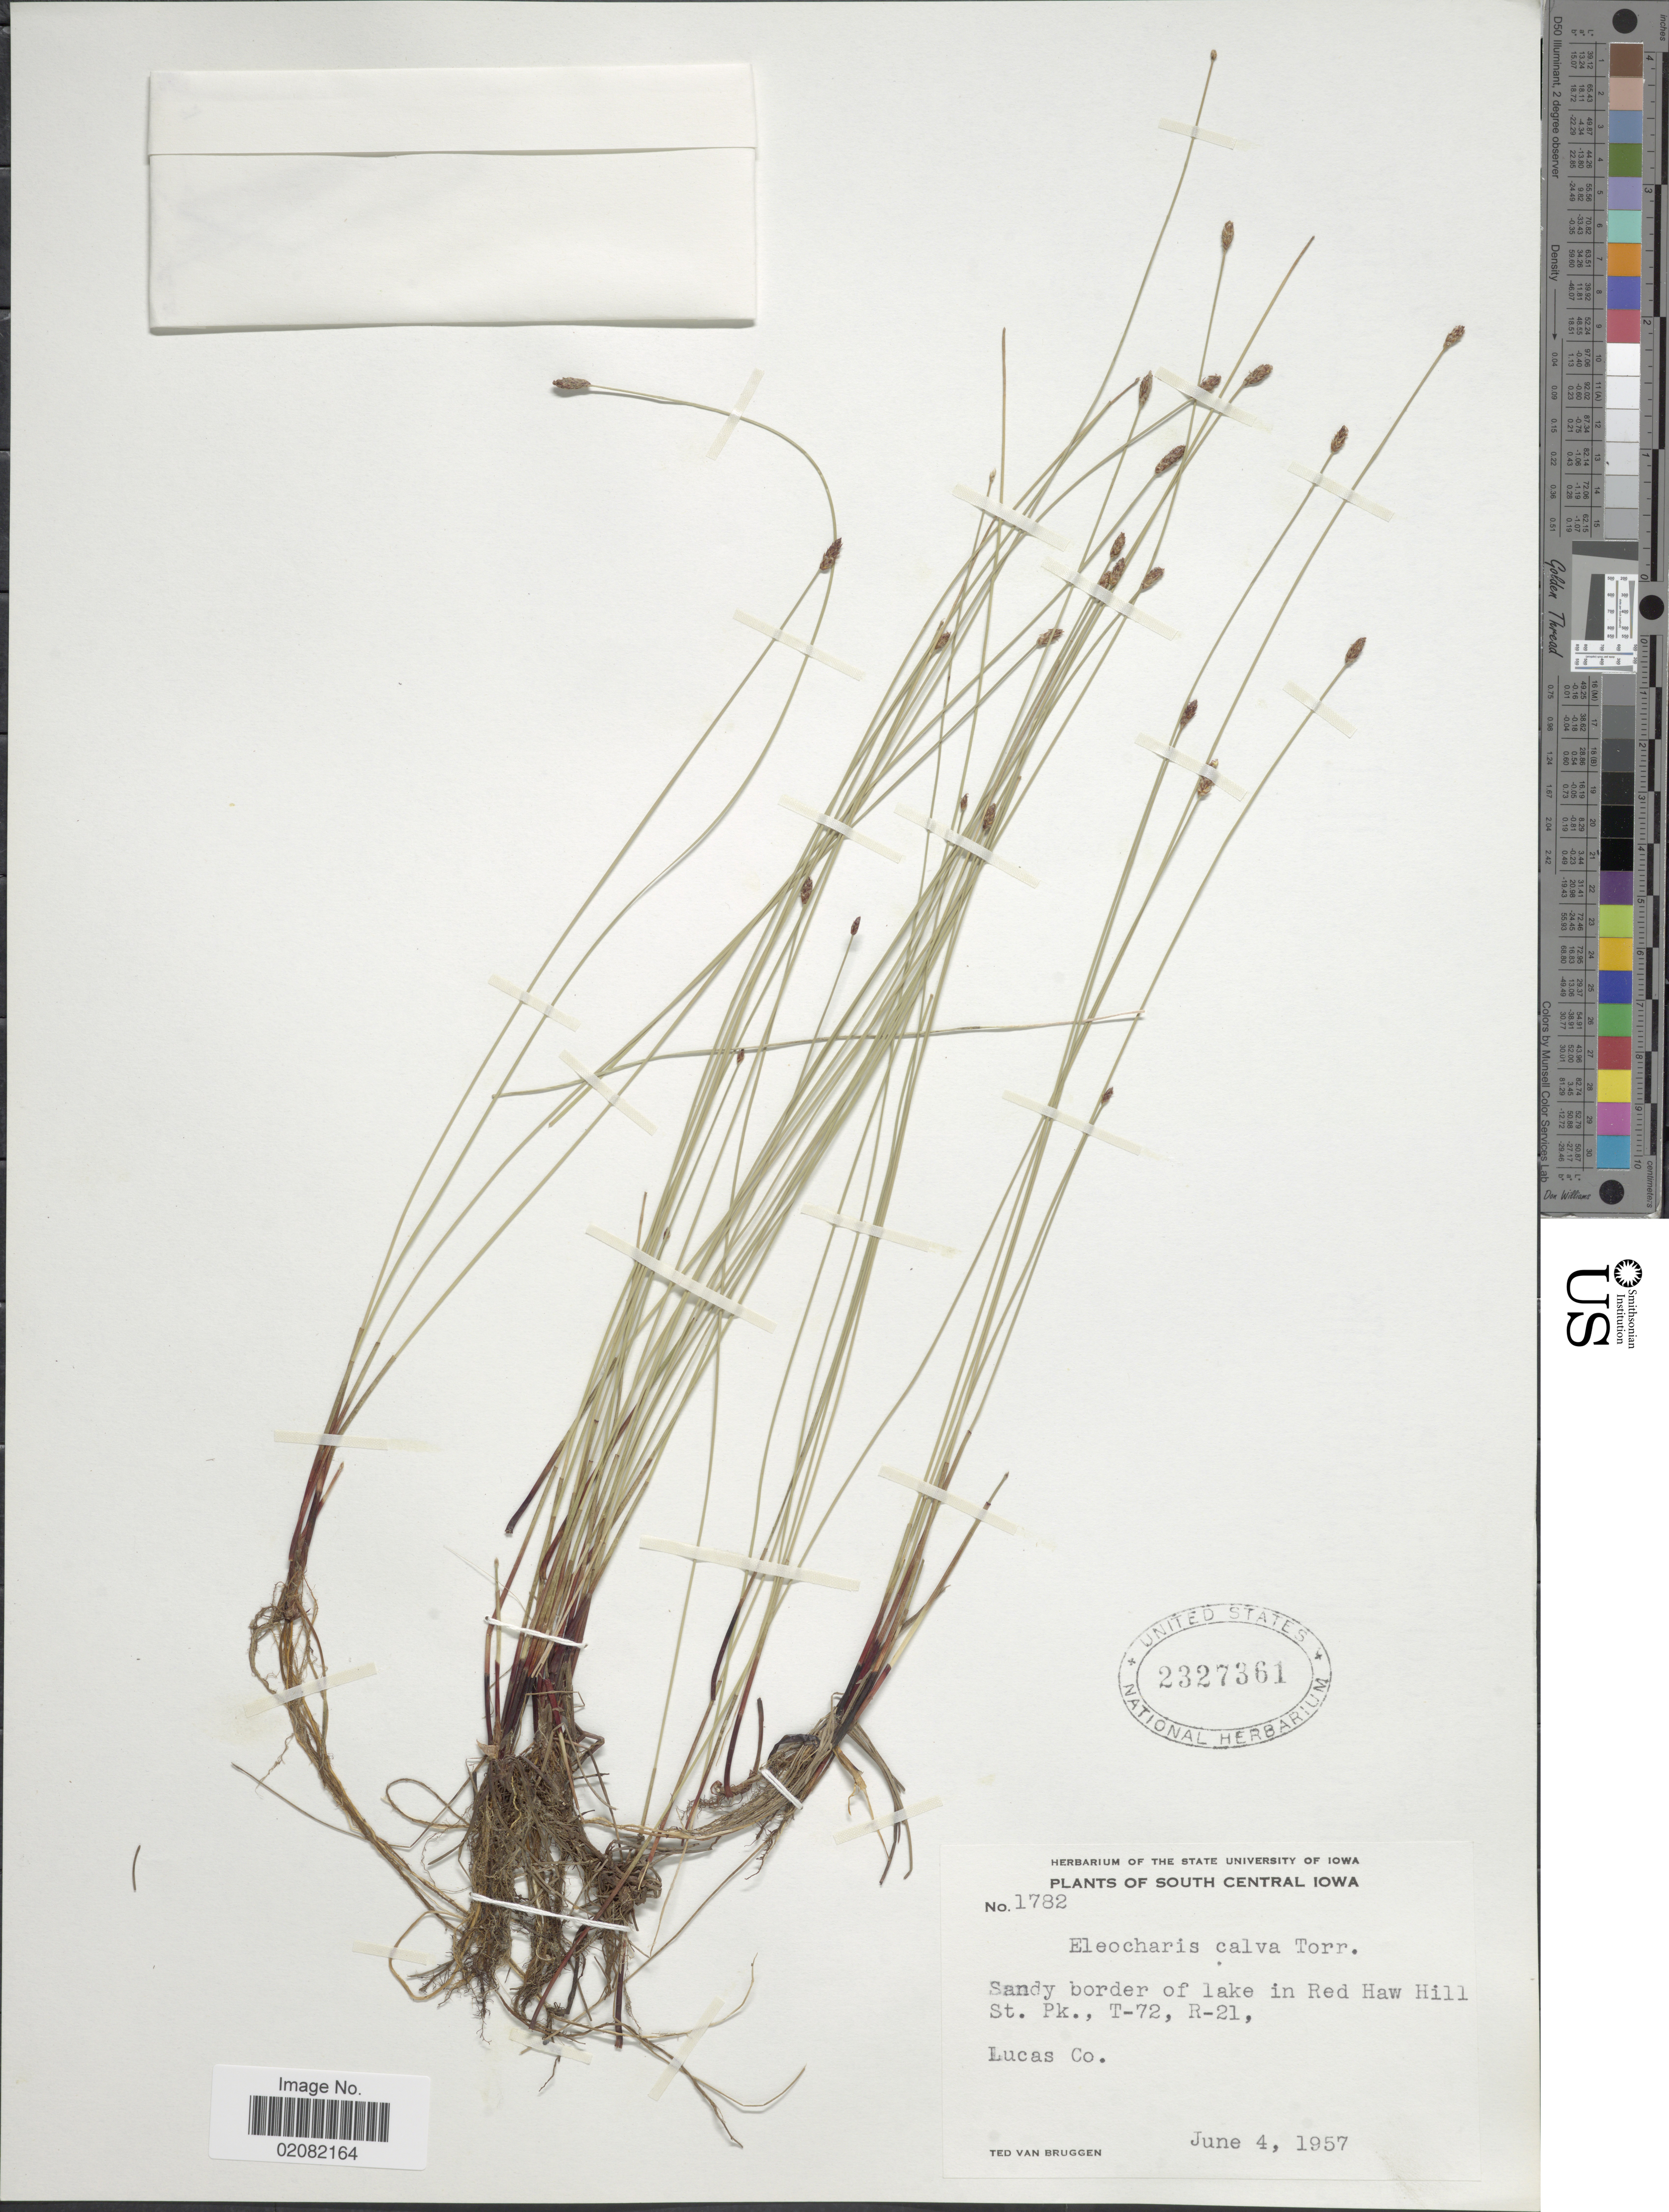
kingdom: Plantae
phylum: Tracheophyta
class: Liliopsida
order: Poales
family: Cyperaceae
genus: Eleocharis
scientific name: Eleocharis erythropoda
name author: Steud.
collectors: T. van Bruggen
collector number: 1782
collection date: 1957-06-04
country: United States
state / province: Iowa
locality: South central Iowa, Sandy border of lake in Red Haw Hill St. Pk., T-72, R-21, Lucas Co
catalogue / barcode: US 2327361